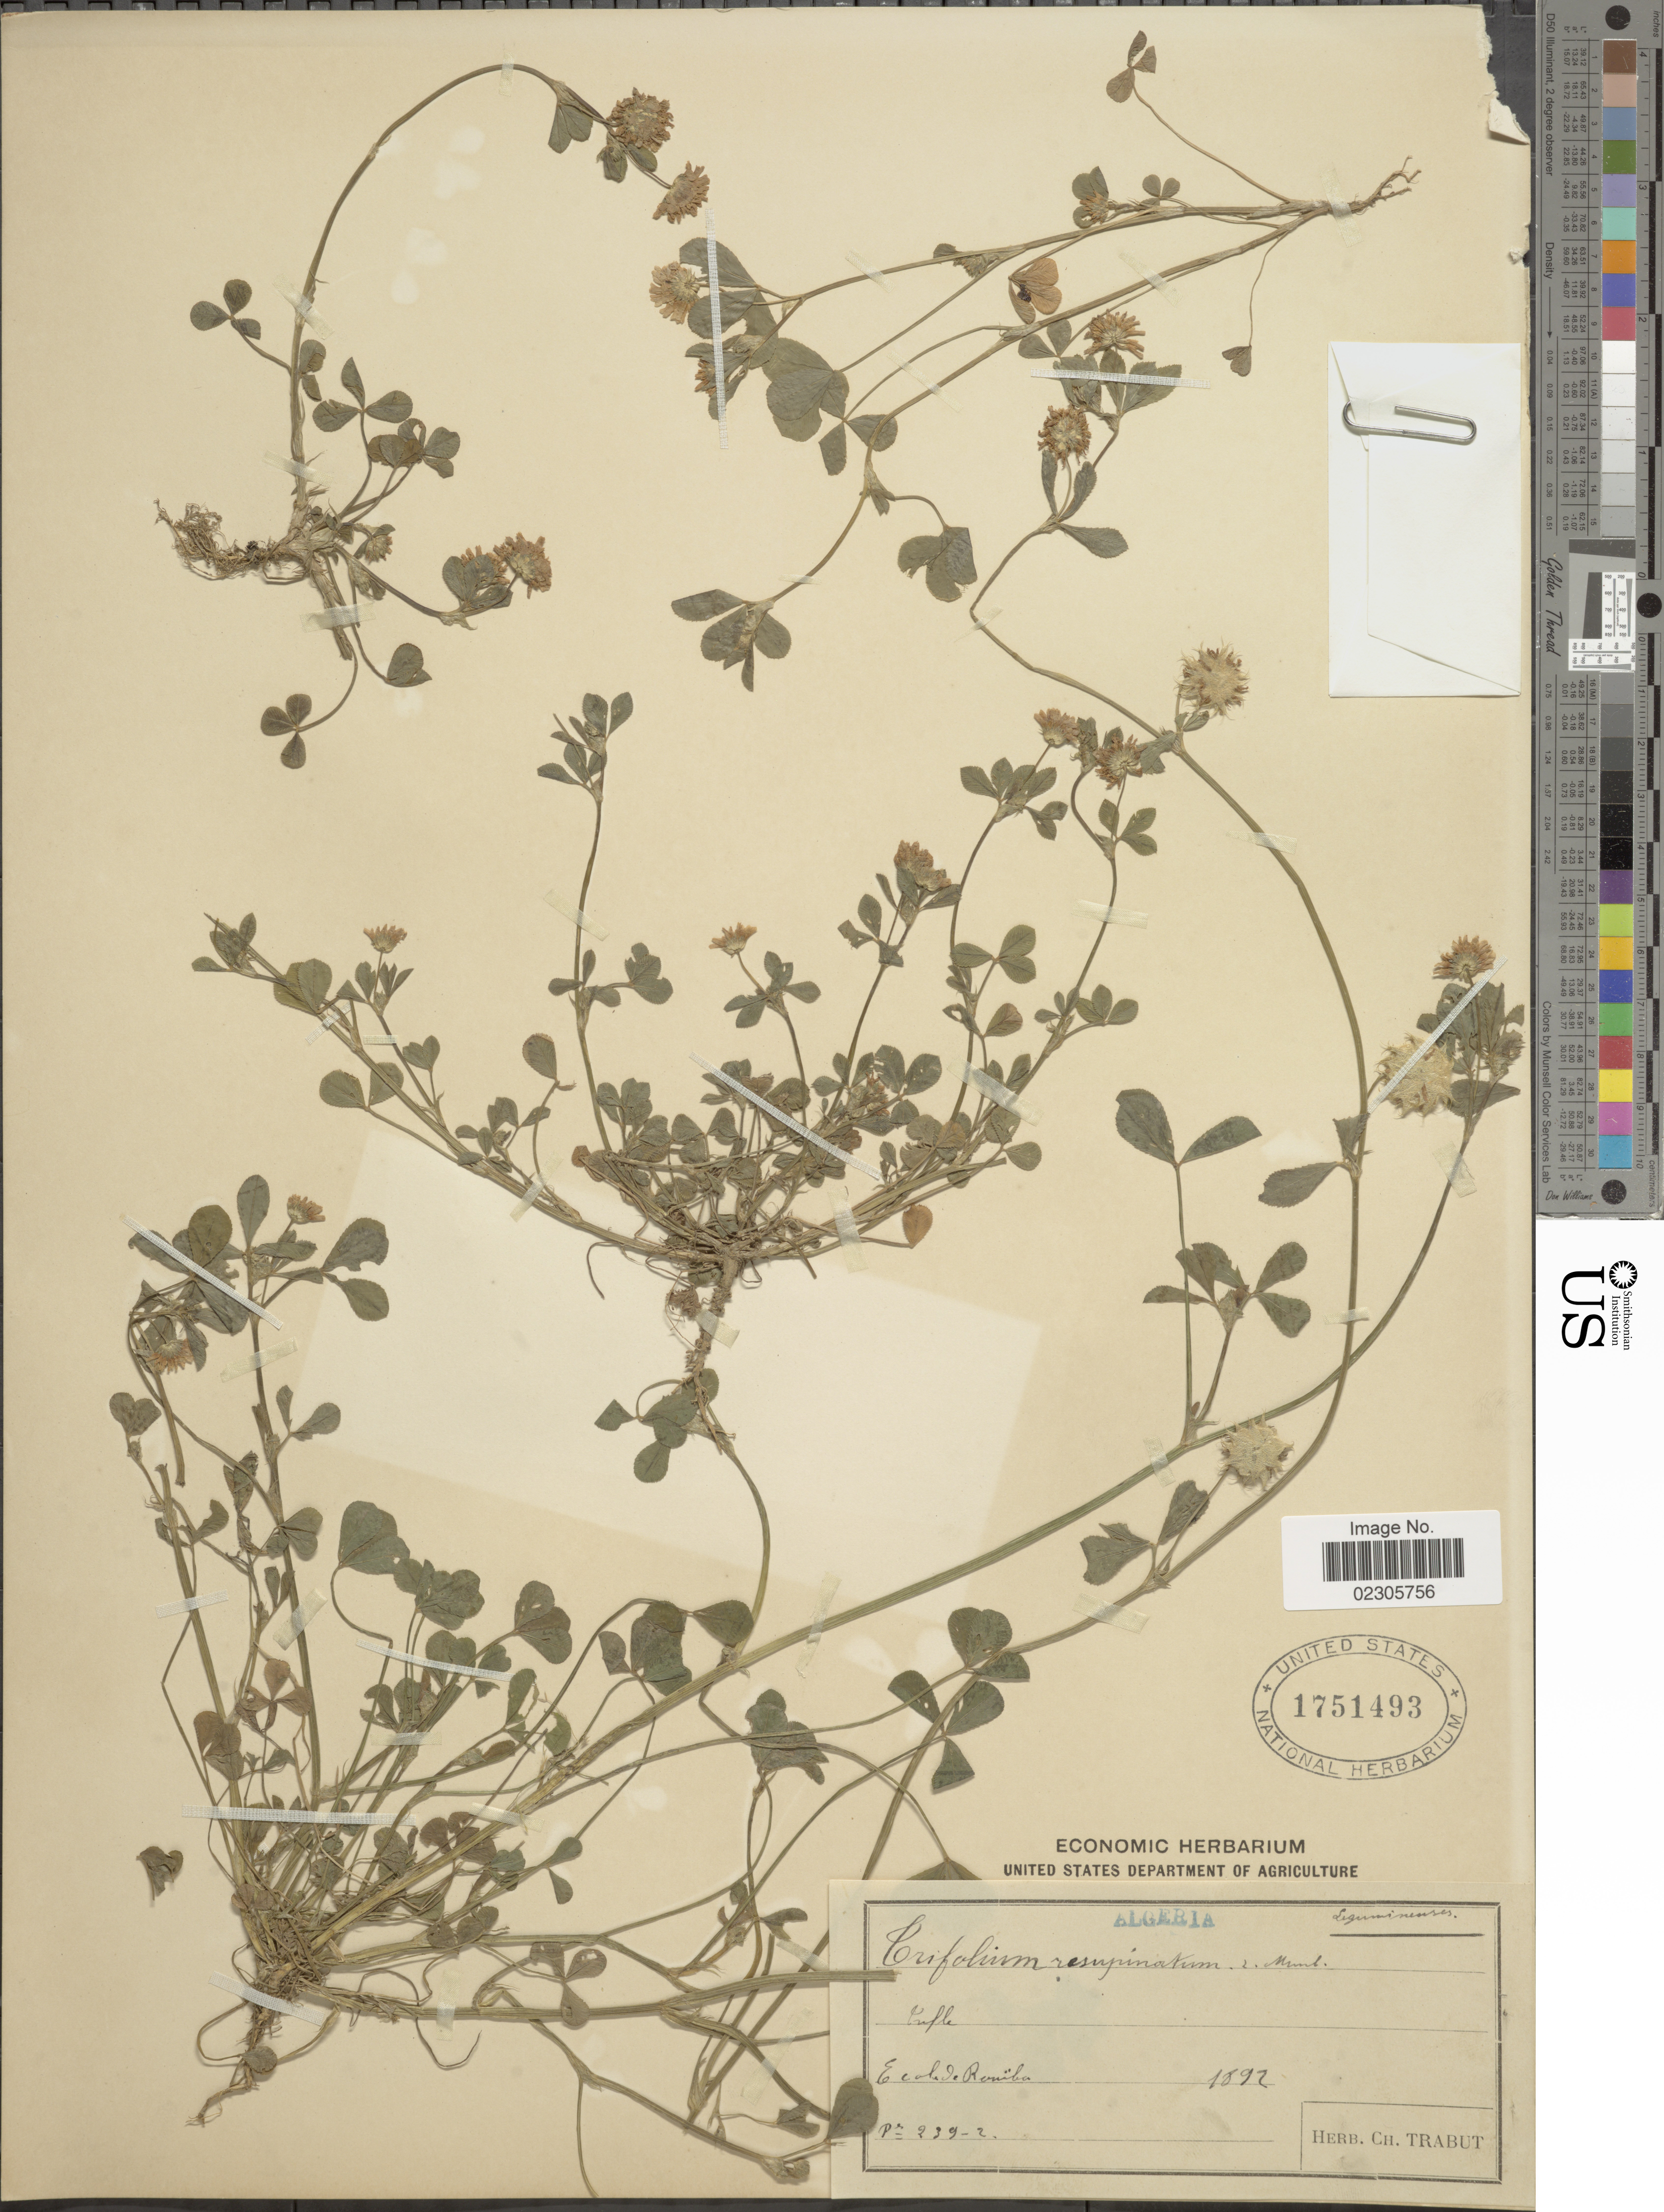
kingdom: Plantae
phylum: Tracheophyta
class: Magnoliopsida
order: Fabales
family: Fabaceae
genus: Trifolium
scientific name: Trifolium resupinatum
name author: L.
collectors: Ex herb. Trabut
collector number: P239-2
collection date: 1892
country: Algeria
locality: Ecole de Rouïba.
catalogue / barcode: US 1751493